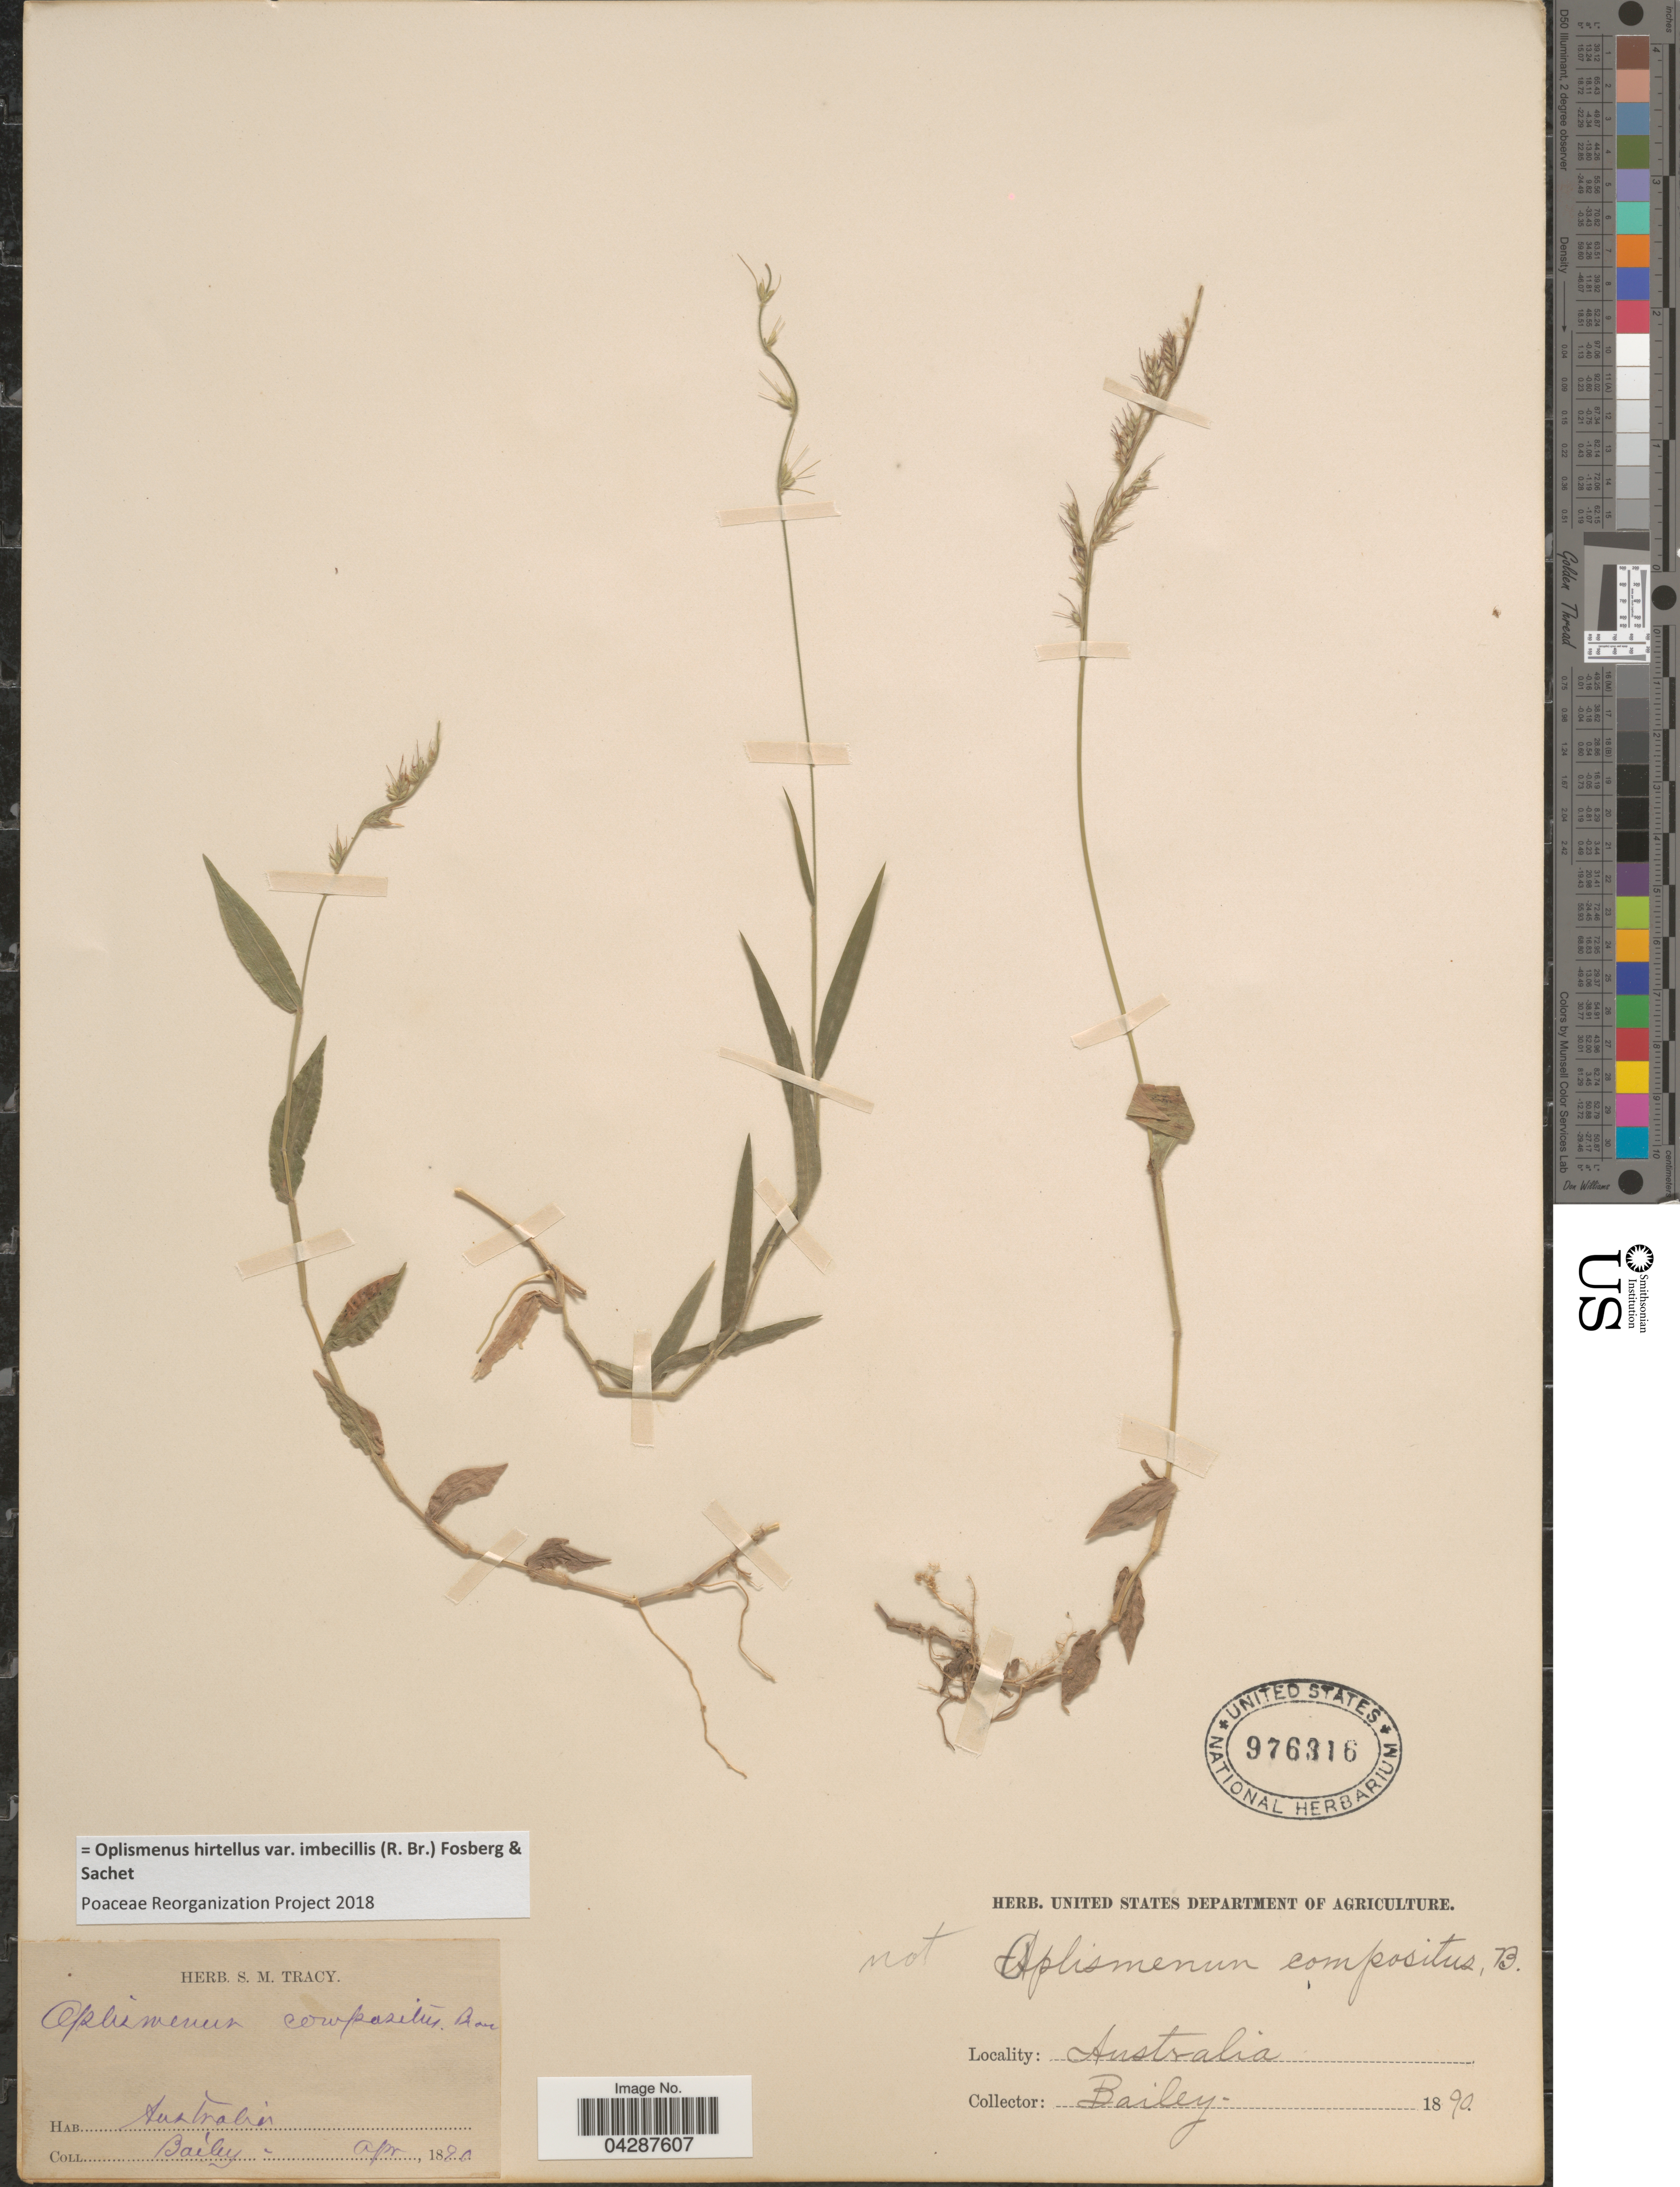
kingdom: Plantae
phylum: Tracheophyta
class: Liliopsida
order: Poales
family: Poaceae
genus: Oplismenus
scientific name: Oplismenus hirtellus var. imbecillis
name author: (R. Br.) Fosberg & Sachet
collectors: Bailey, --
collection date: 1890-04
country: Australia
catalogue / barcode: US 976316